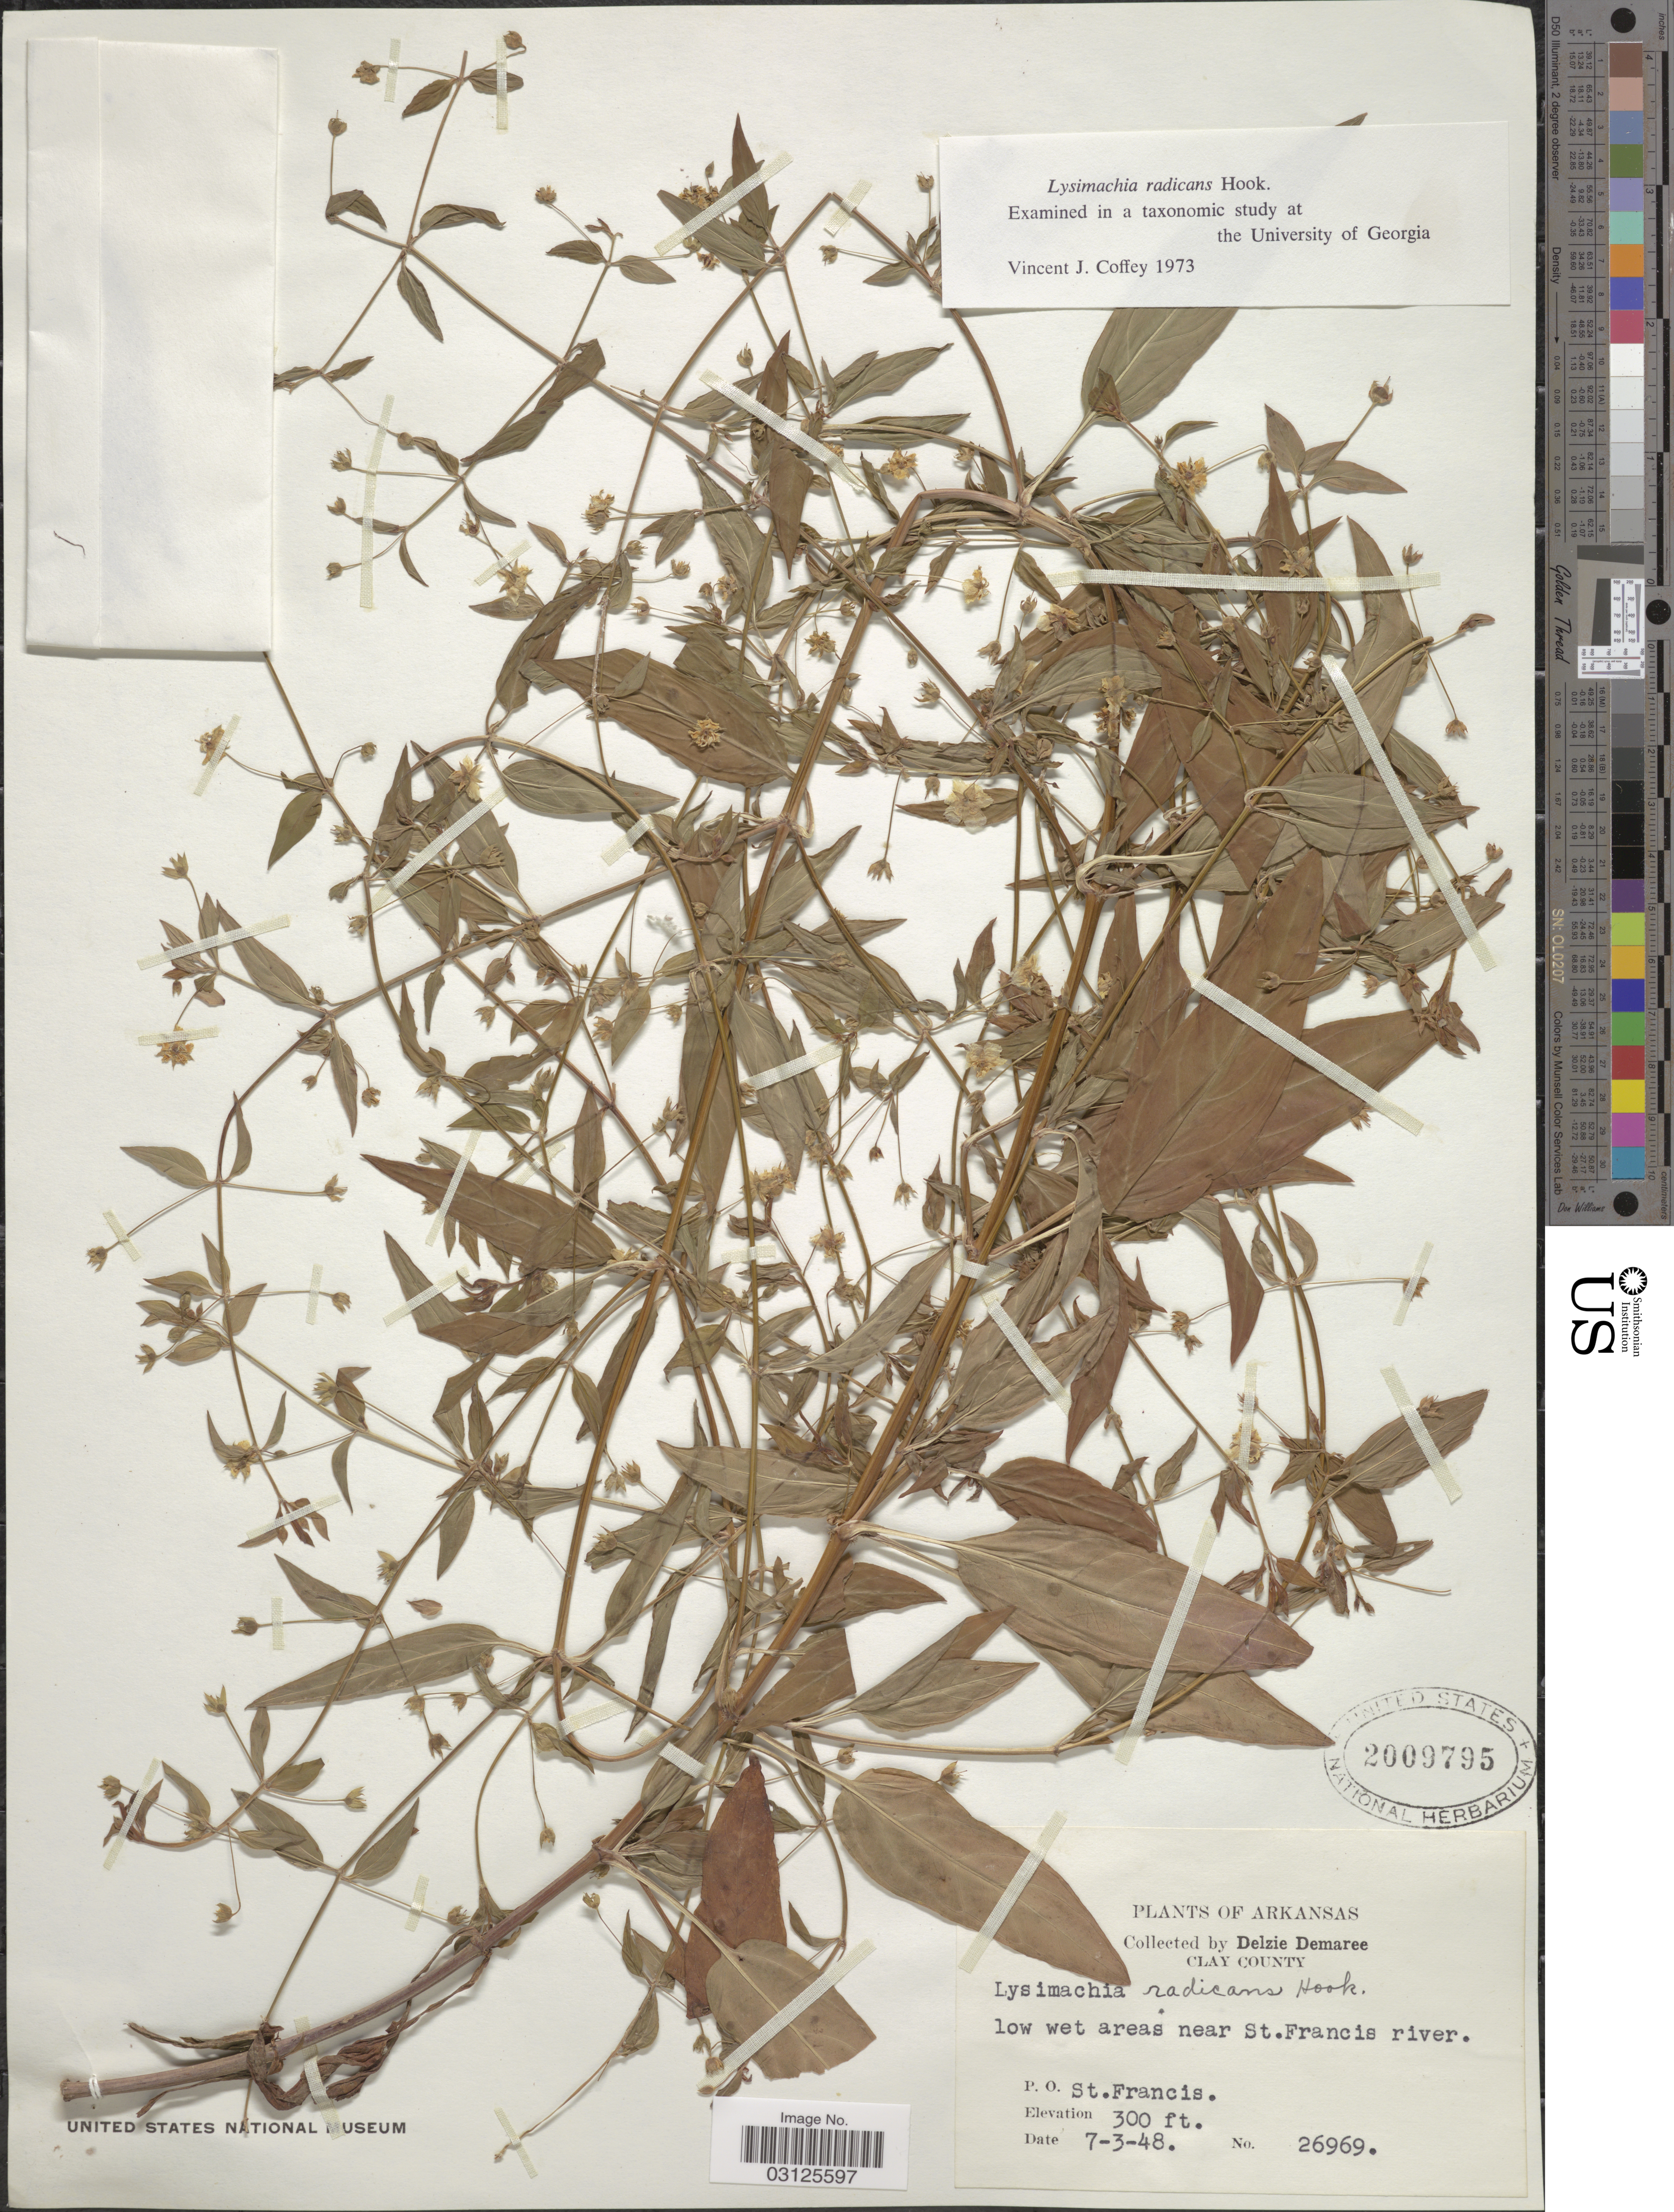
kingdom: Plantae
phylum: Tracheophyta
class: Magnoliopsida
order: Ericales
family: Primulaceae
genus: Lysimachia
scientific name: Lysimachia radicans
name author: Hook.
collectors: D. Demaree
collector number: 26969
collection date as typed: Transcribed d/m/y: 3/7/48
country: United States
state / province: Arkansas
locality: Clay County. low wet areas near St. Francis river. P.O. St. Francis.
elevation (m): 91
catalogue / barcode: US 2009795